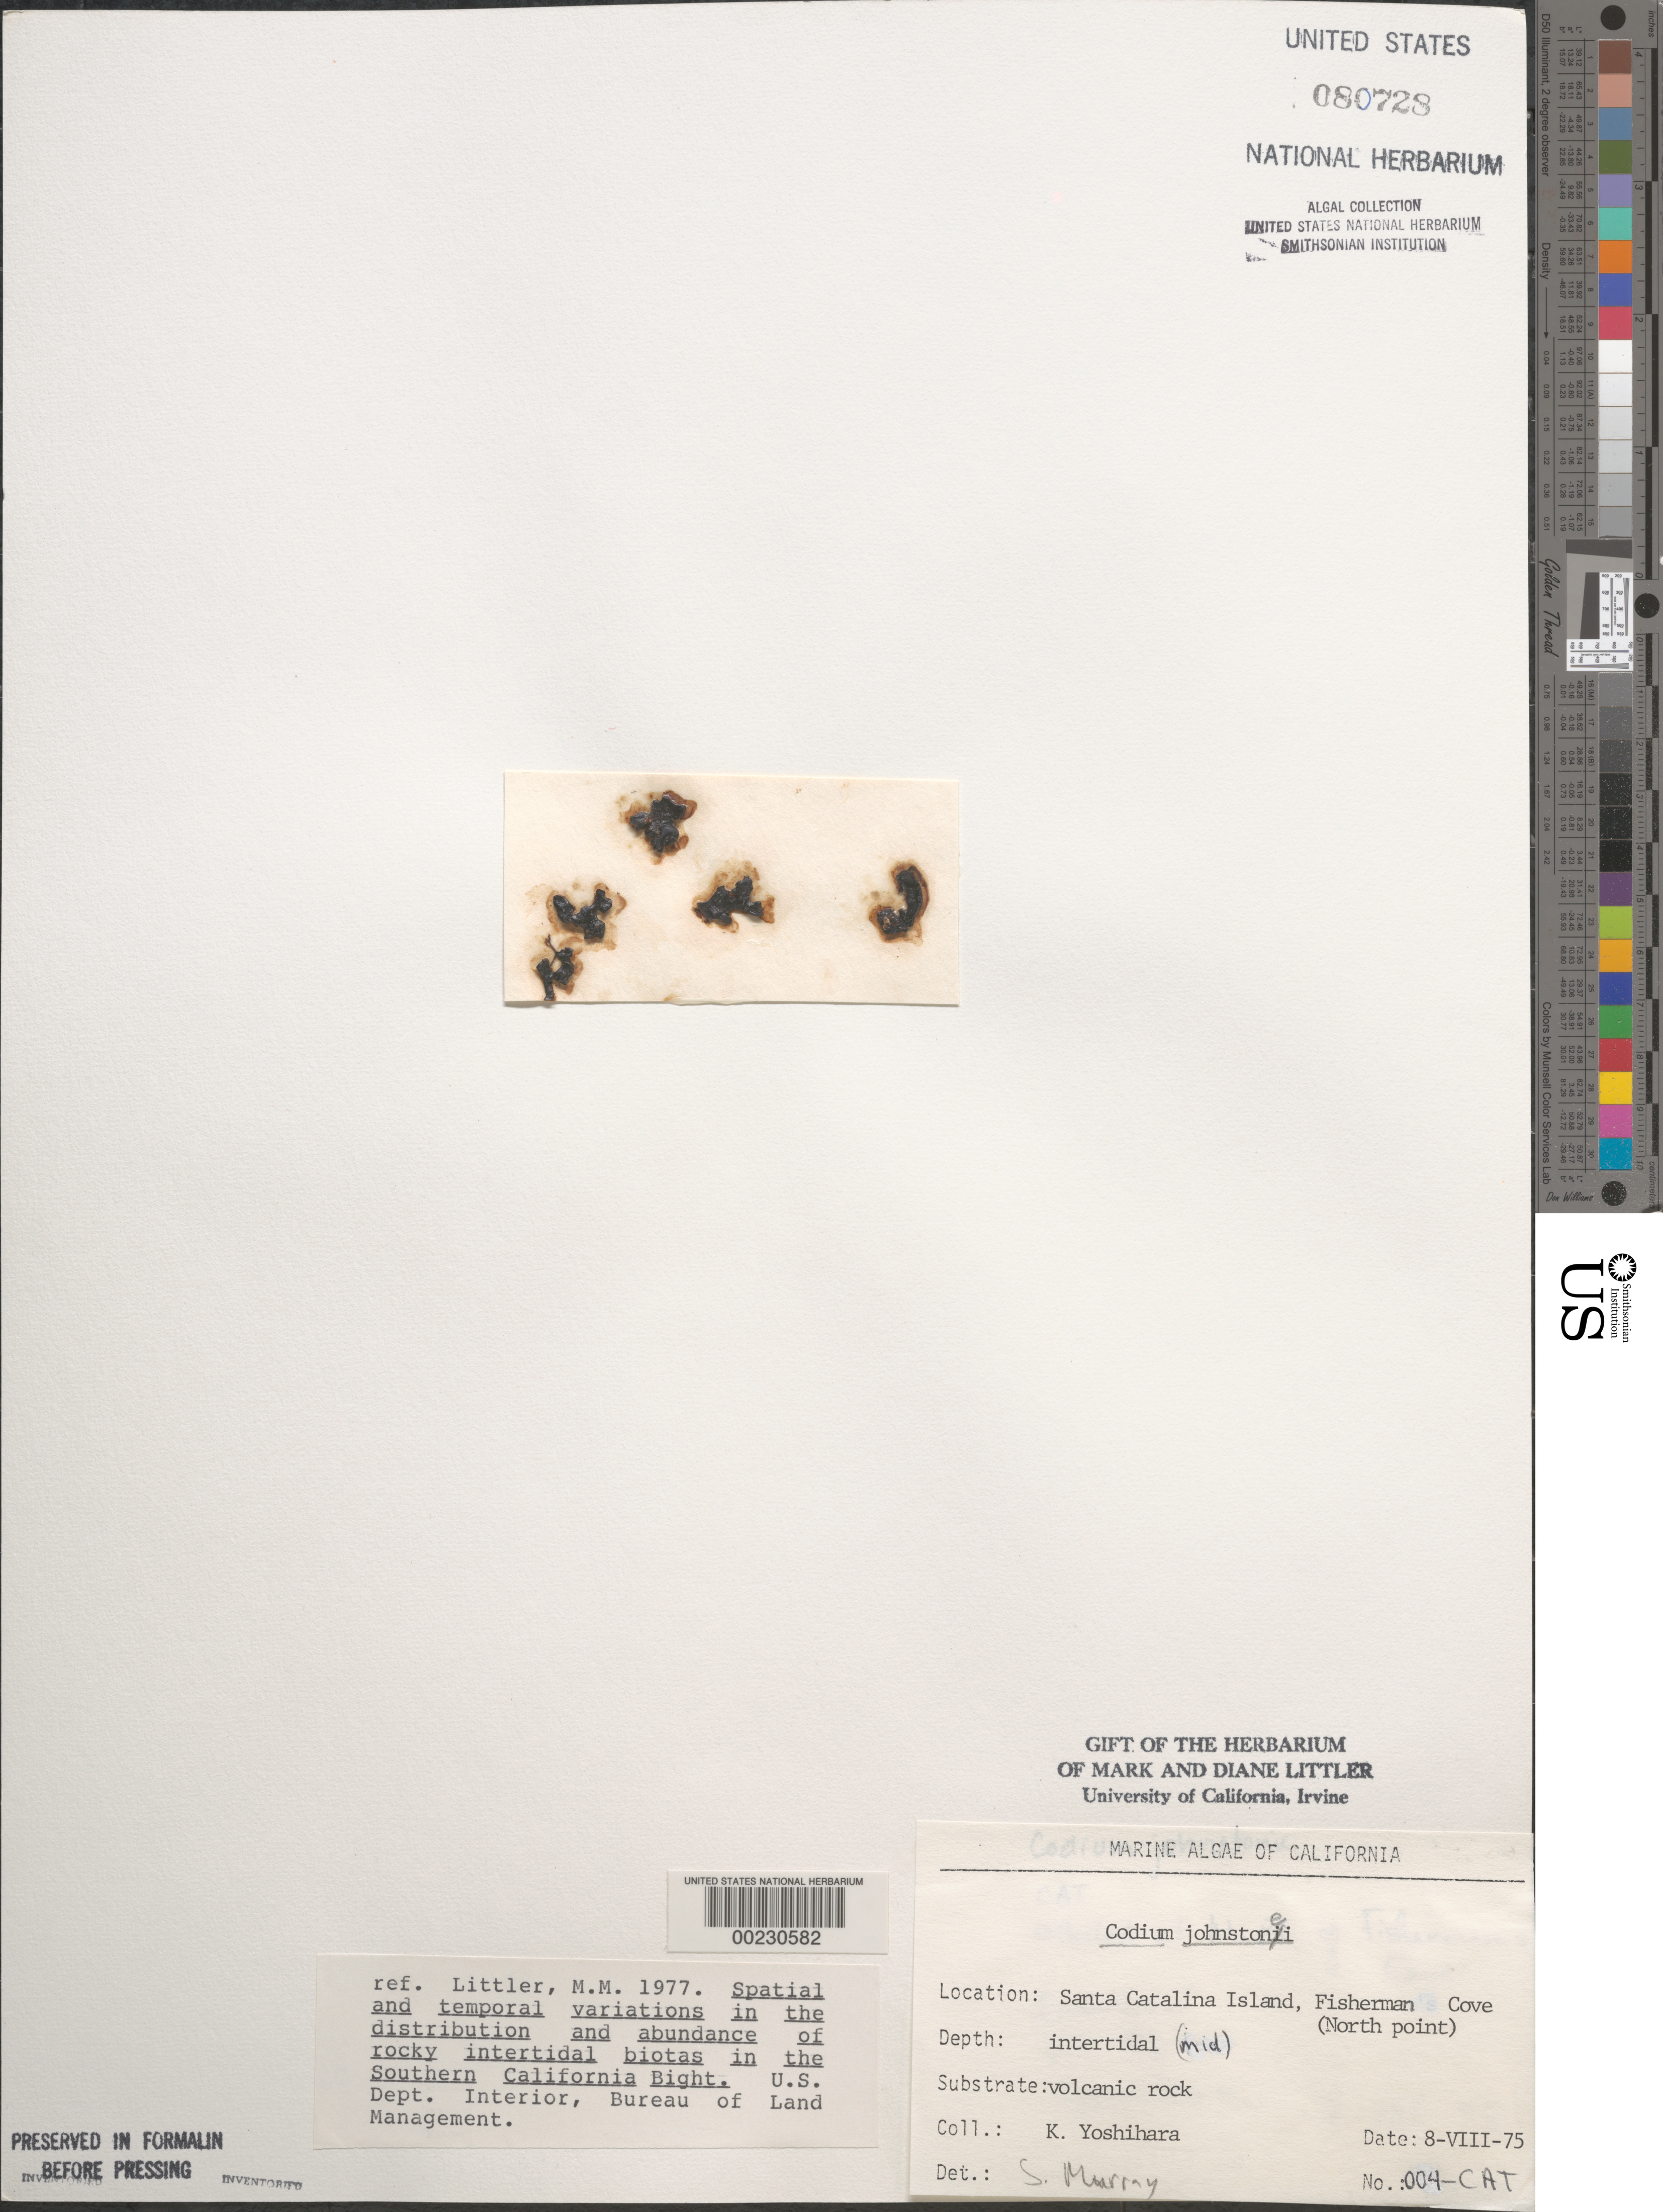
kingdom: Plantae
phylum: Chlorophyta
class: Ulvophyceae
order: Bryopsidales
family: Codiaceae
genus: Codium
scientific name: Codium johnstonei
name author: P.C. Silva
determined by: Murray, S. N.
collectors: K. Yoshihara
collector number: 004-CAT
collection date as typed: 08 Aug 1975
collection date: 1975-08-08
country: United States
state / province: California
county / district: Los Angeles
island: Santa Catalina Island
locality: Fishermen Cove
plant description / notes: BLM-SOCALBIGHT Rocky Intertidal Survey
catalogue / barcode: US 80728